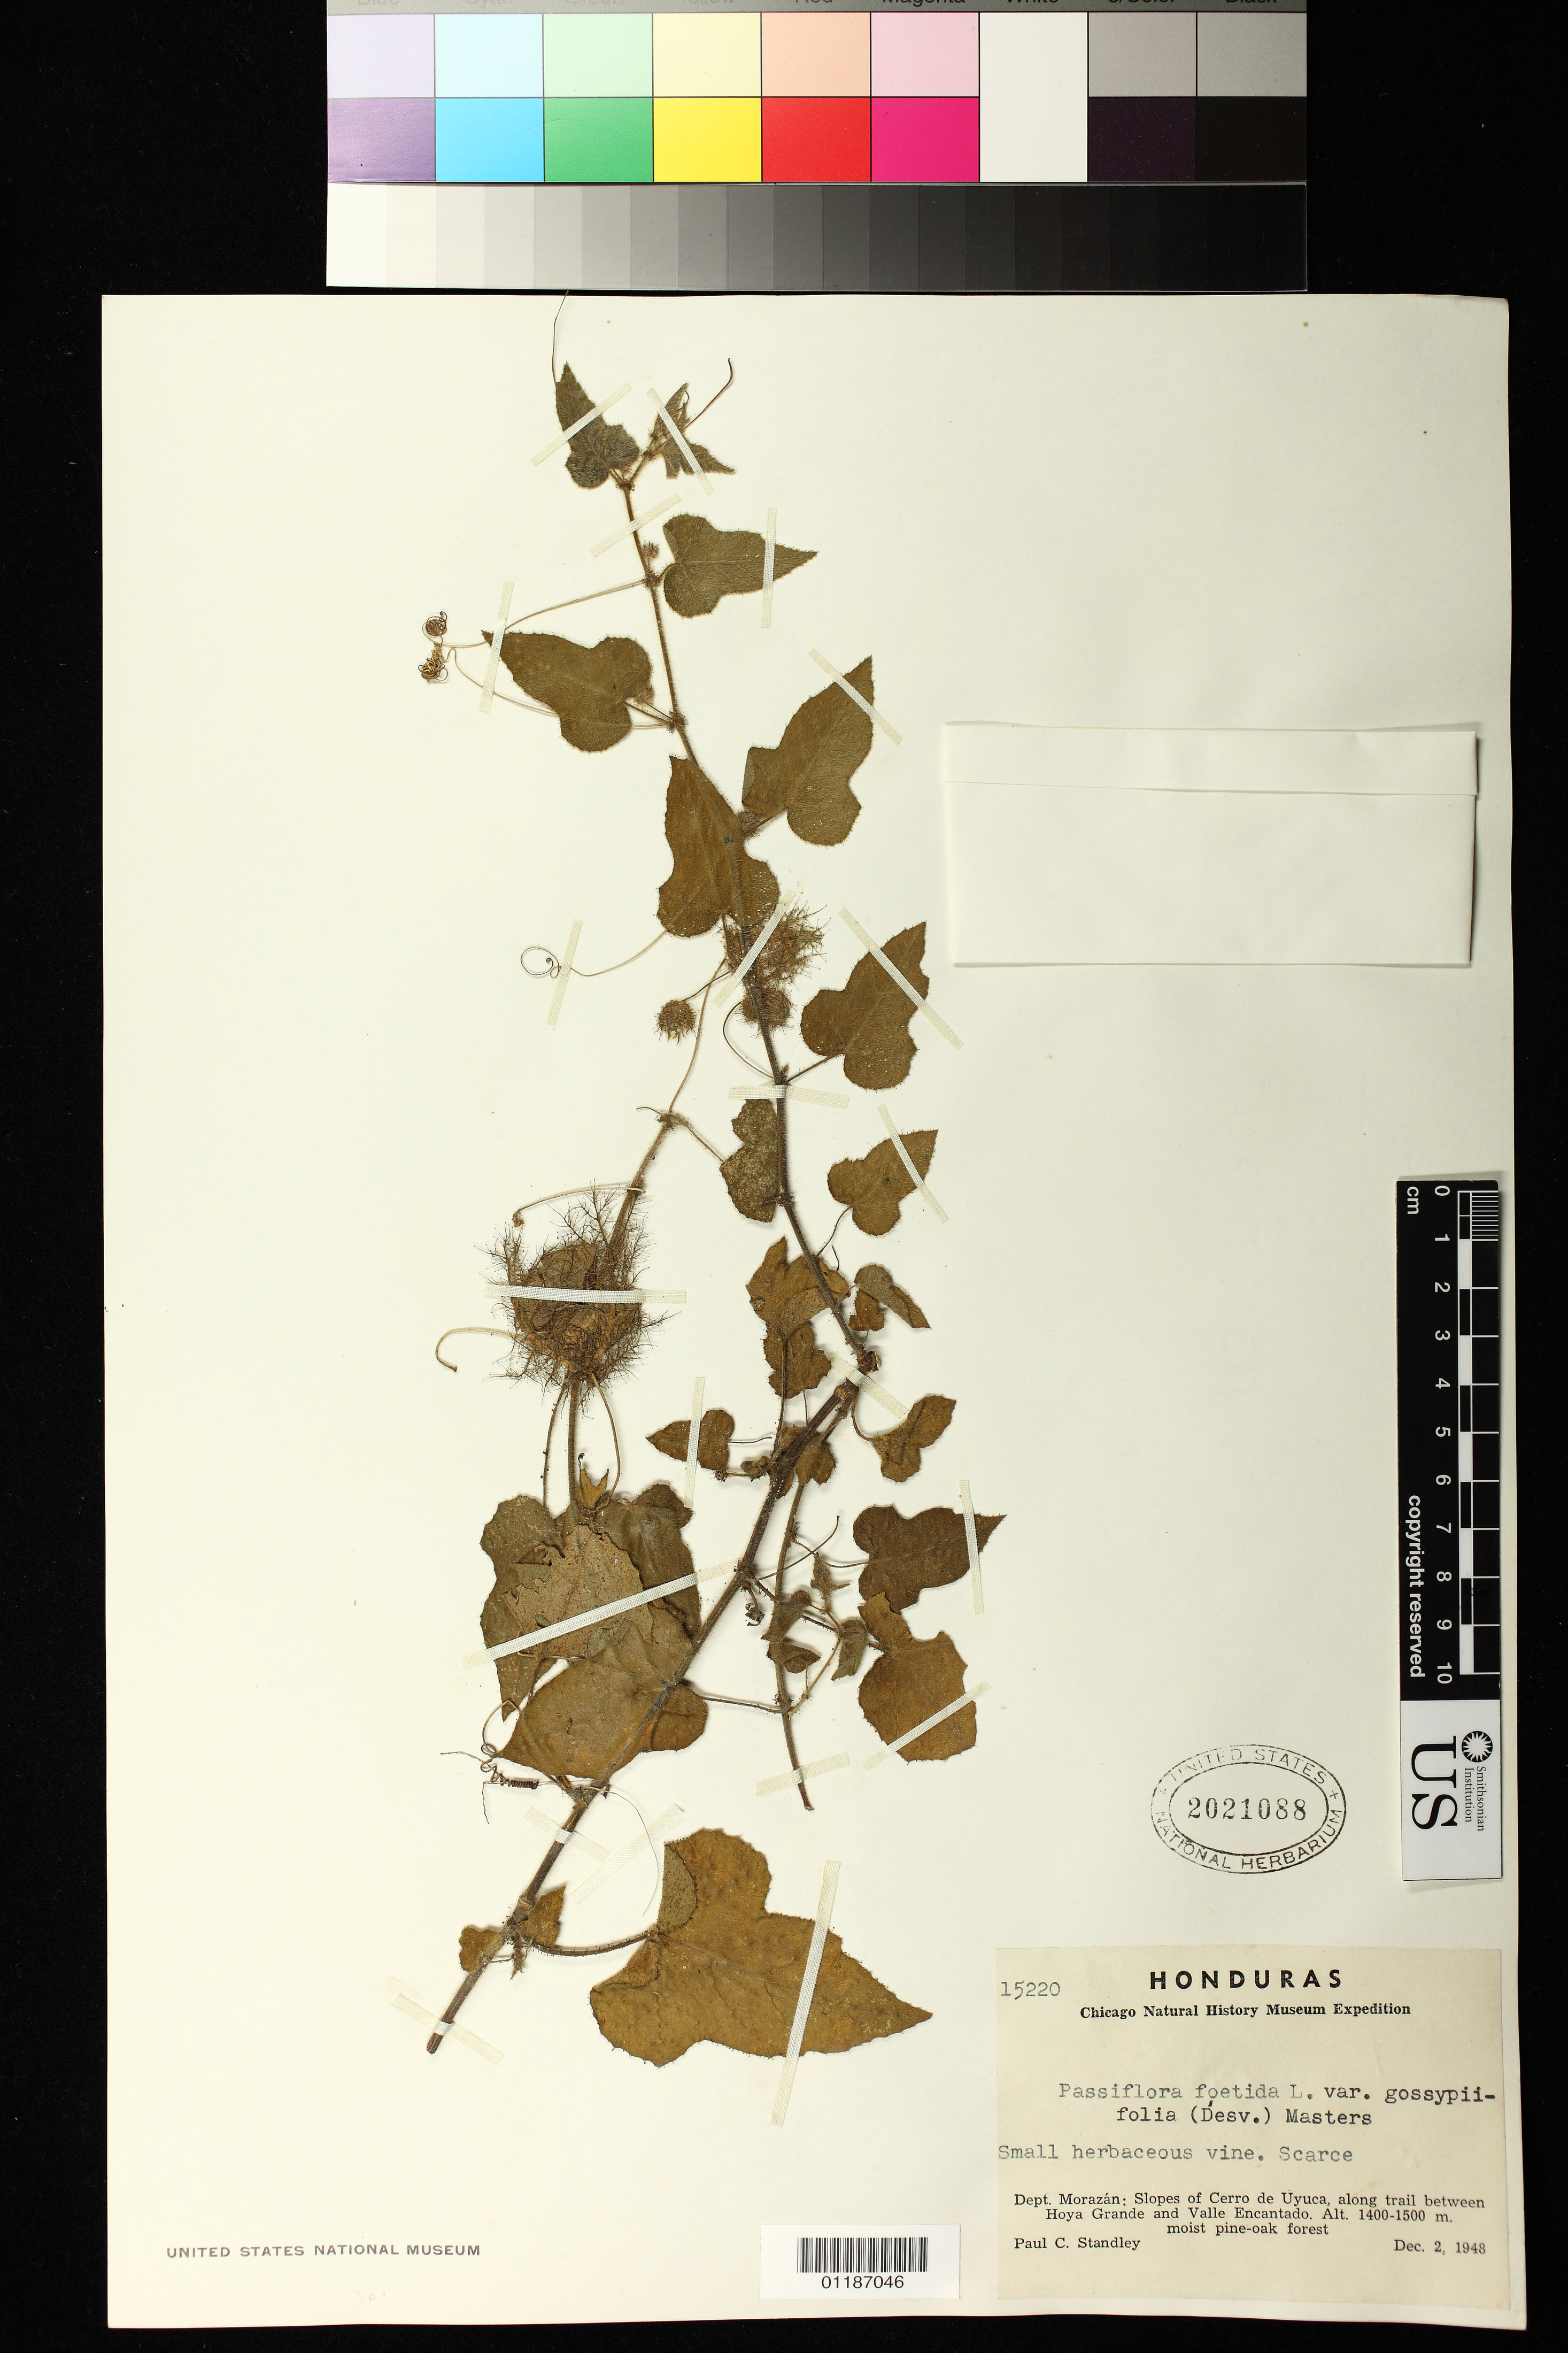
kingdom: Plantae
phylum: Tracheophyta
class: Magnoliopsida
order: Malpighiales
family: Passifloraceae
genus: Passiflora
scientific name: Passiflora foetida var. gossypiifolia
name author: (Desv.) Mast.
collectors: P. C. Standley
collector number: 15220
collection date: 1948-12-02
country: Honduras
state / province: Fco. Morazán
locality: Slopes of Cerro de Uyuca, along trail between Hoya Grande and Valle Encantado, moist pine-oak forest.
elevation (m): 1400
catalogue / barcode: US 2021088